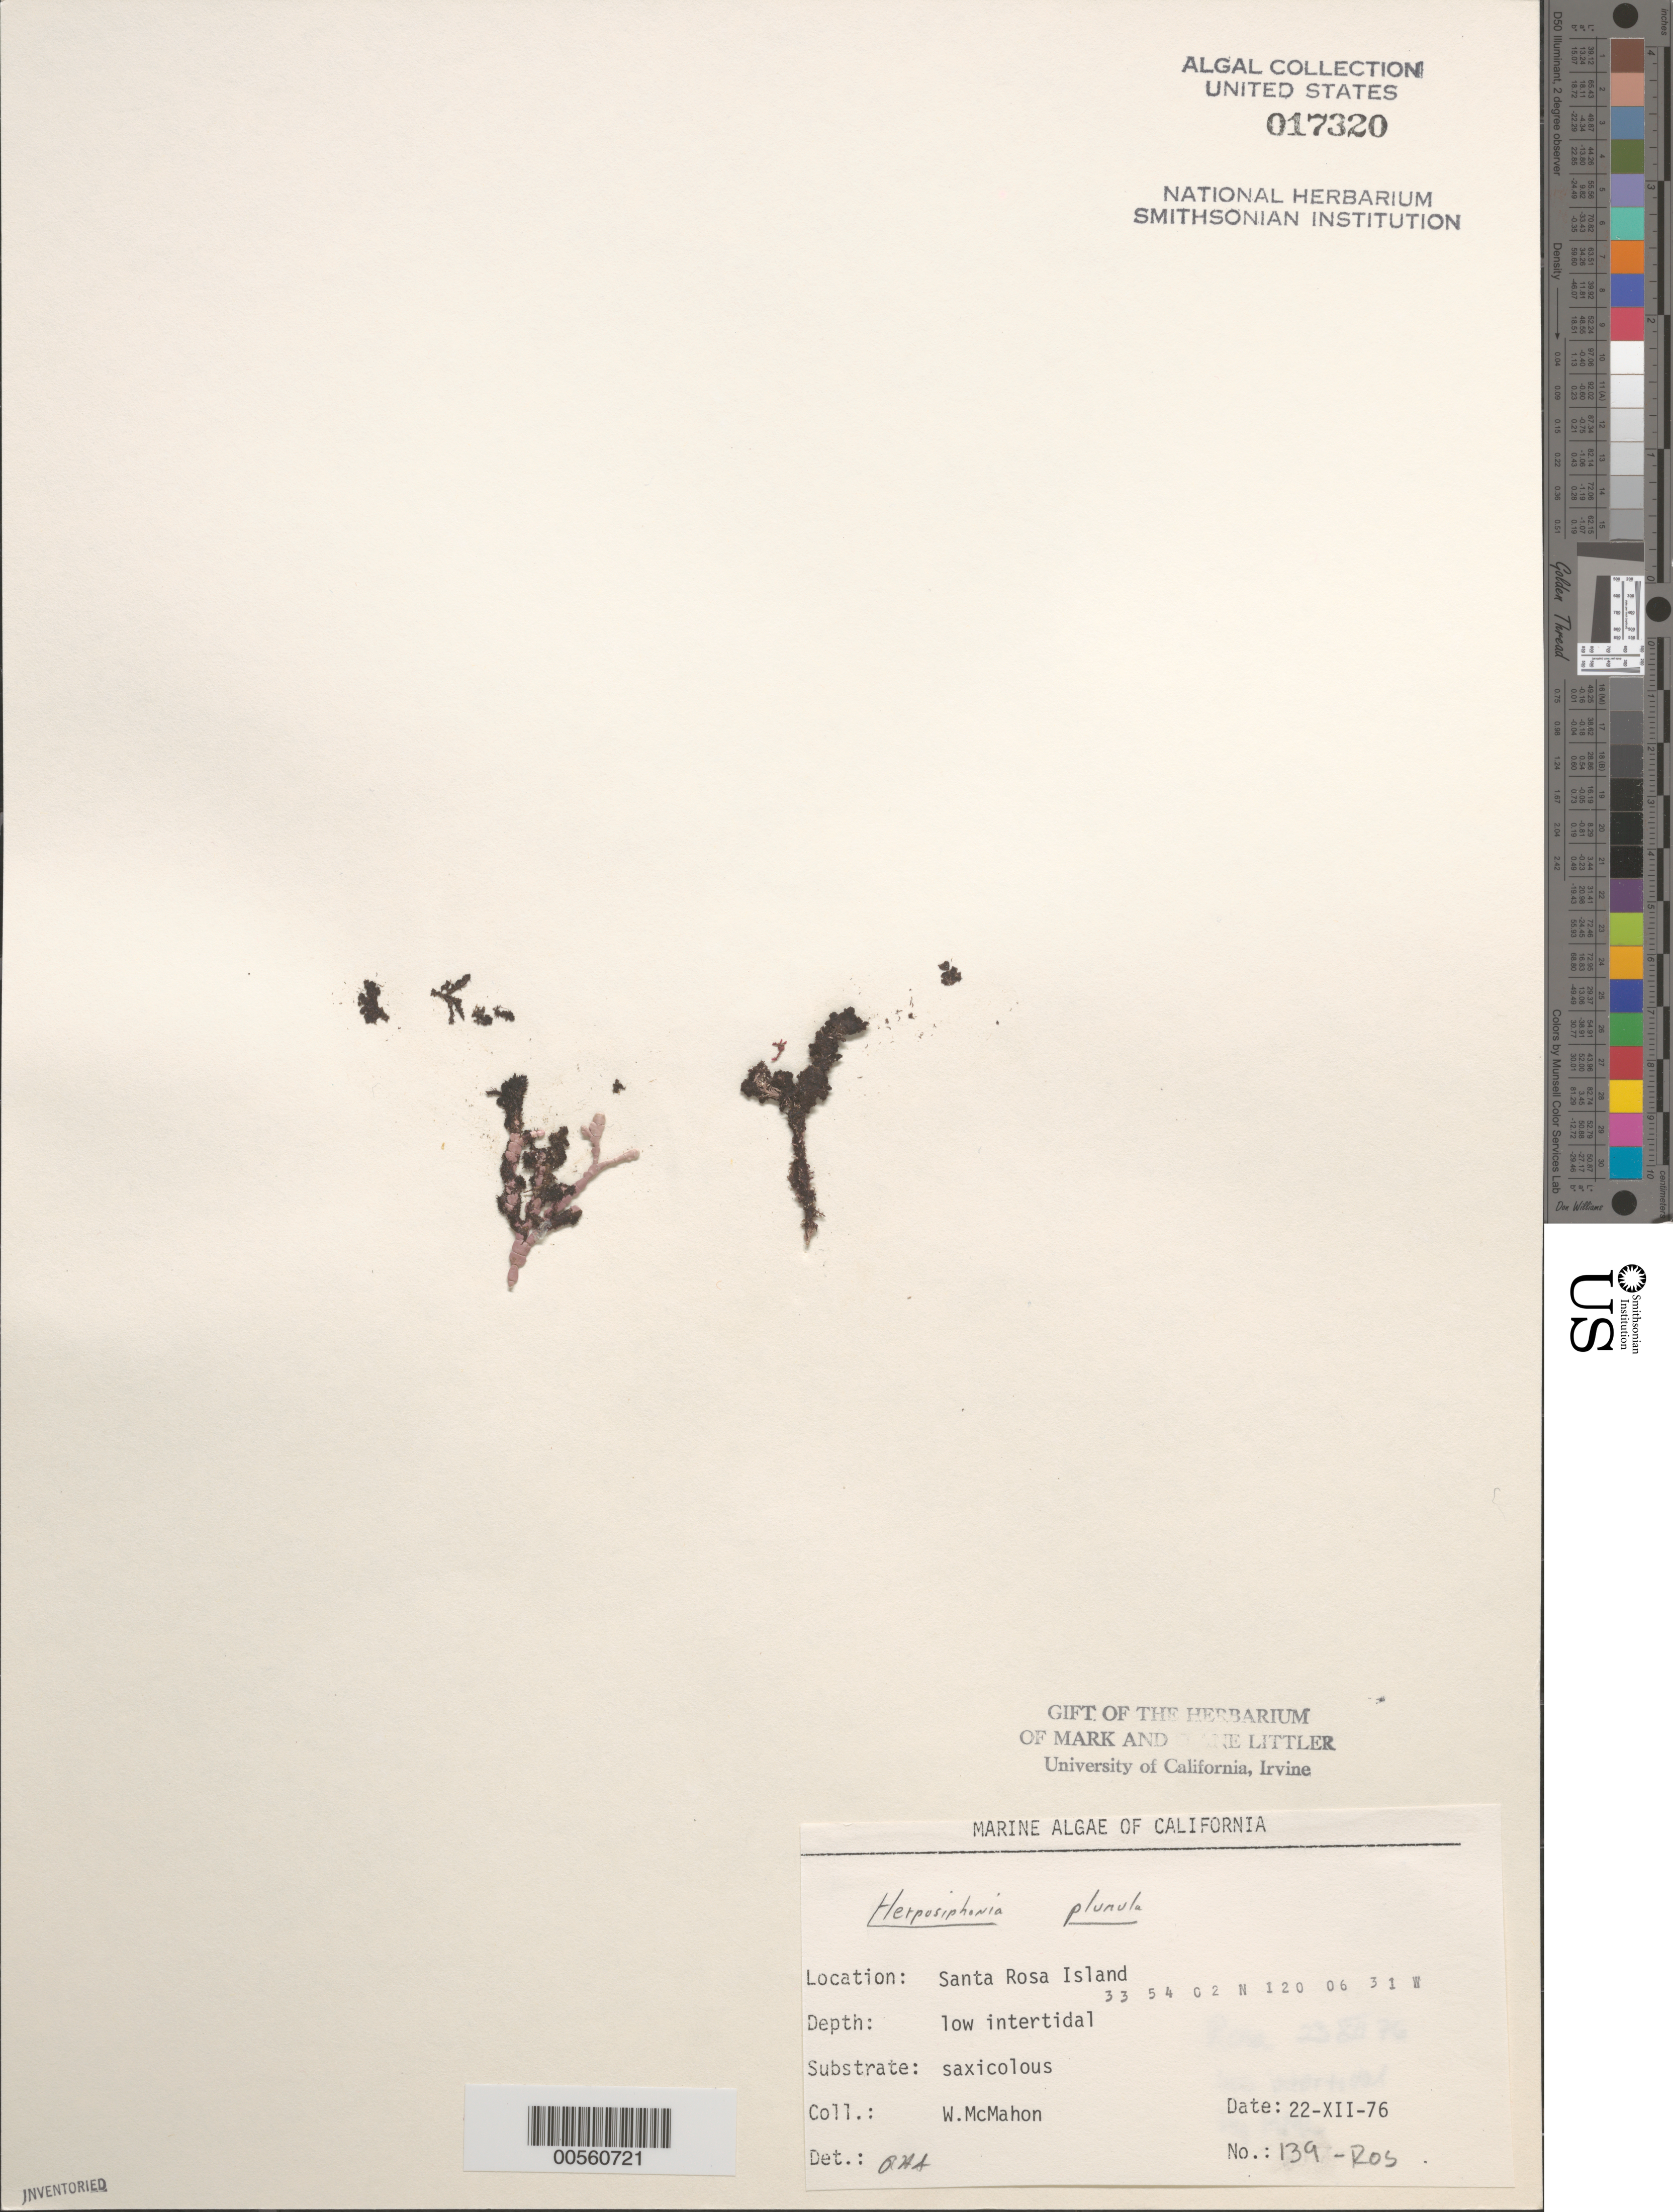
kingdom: Plantae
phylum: Rhodophyta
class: Florideophyceae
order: Ceramiales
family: Rhodomelaceae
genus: Herposiphonia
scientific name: Herposiphonia plumula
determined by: Sims, Robert H.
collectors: W. McMahon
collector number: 139-ROS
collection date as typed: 22 Dec 1976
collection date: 1976-12-22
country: United States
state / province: California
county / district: Santa Barbara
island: Santa Rosa Island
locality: Johnson's Lee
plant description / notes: BLM-SOCALBIGHT Rocky Intertidal Survey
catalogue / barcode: US 17320